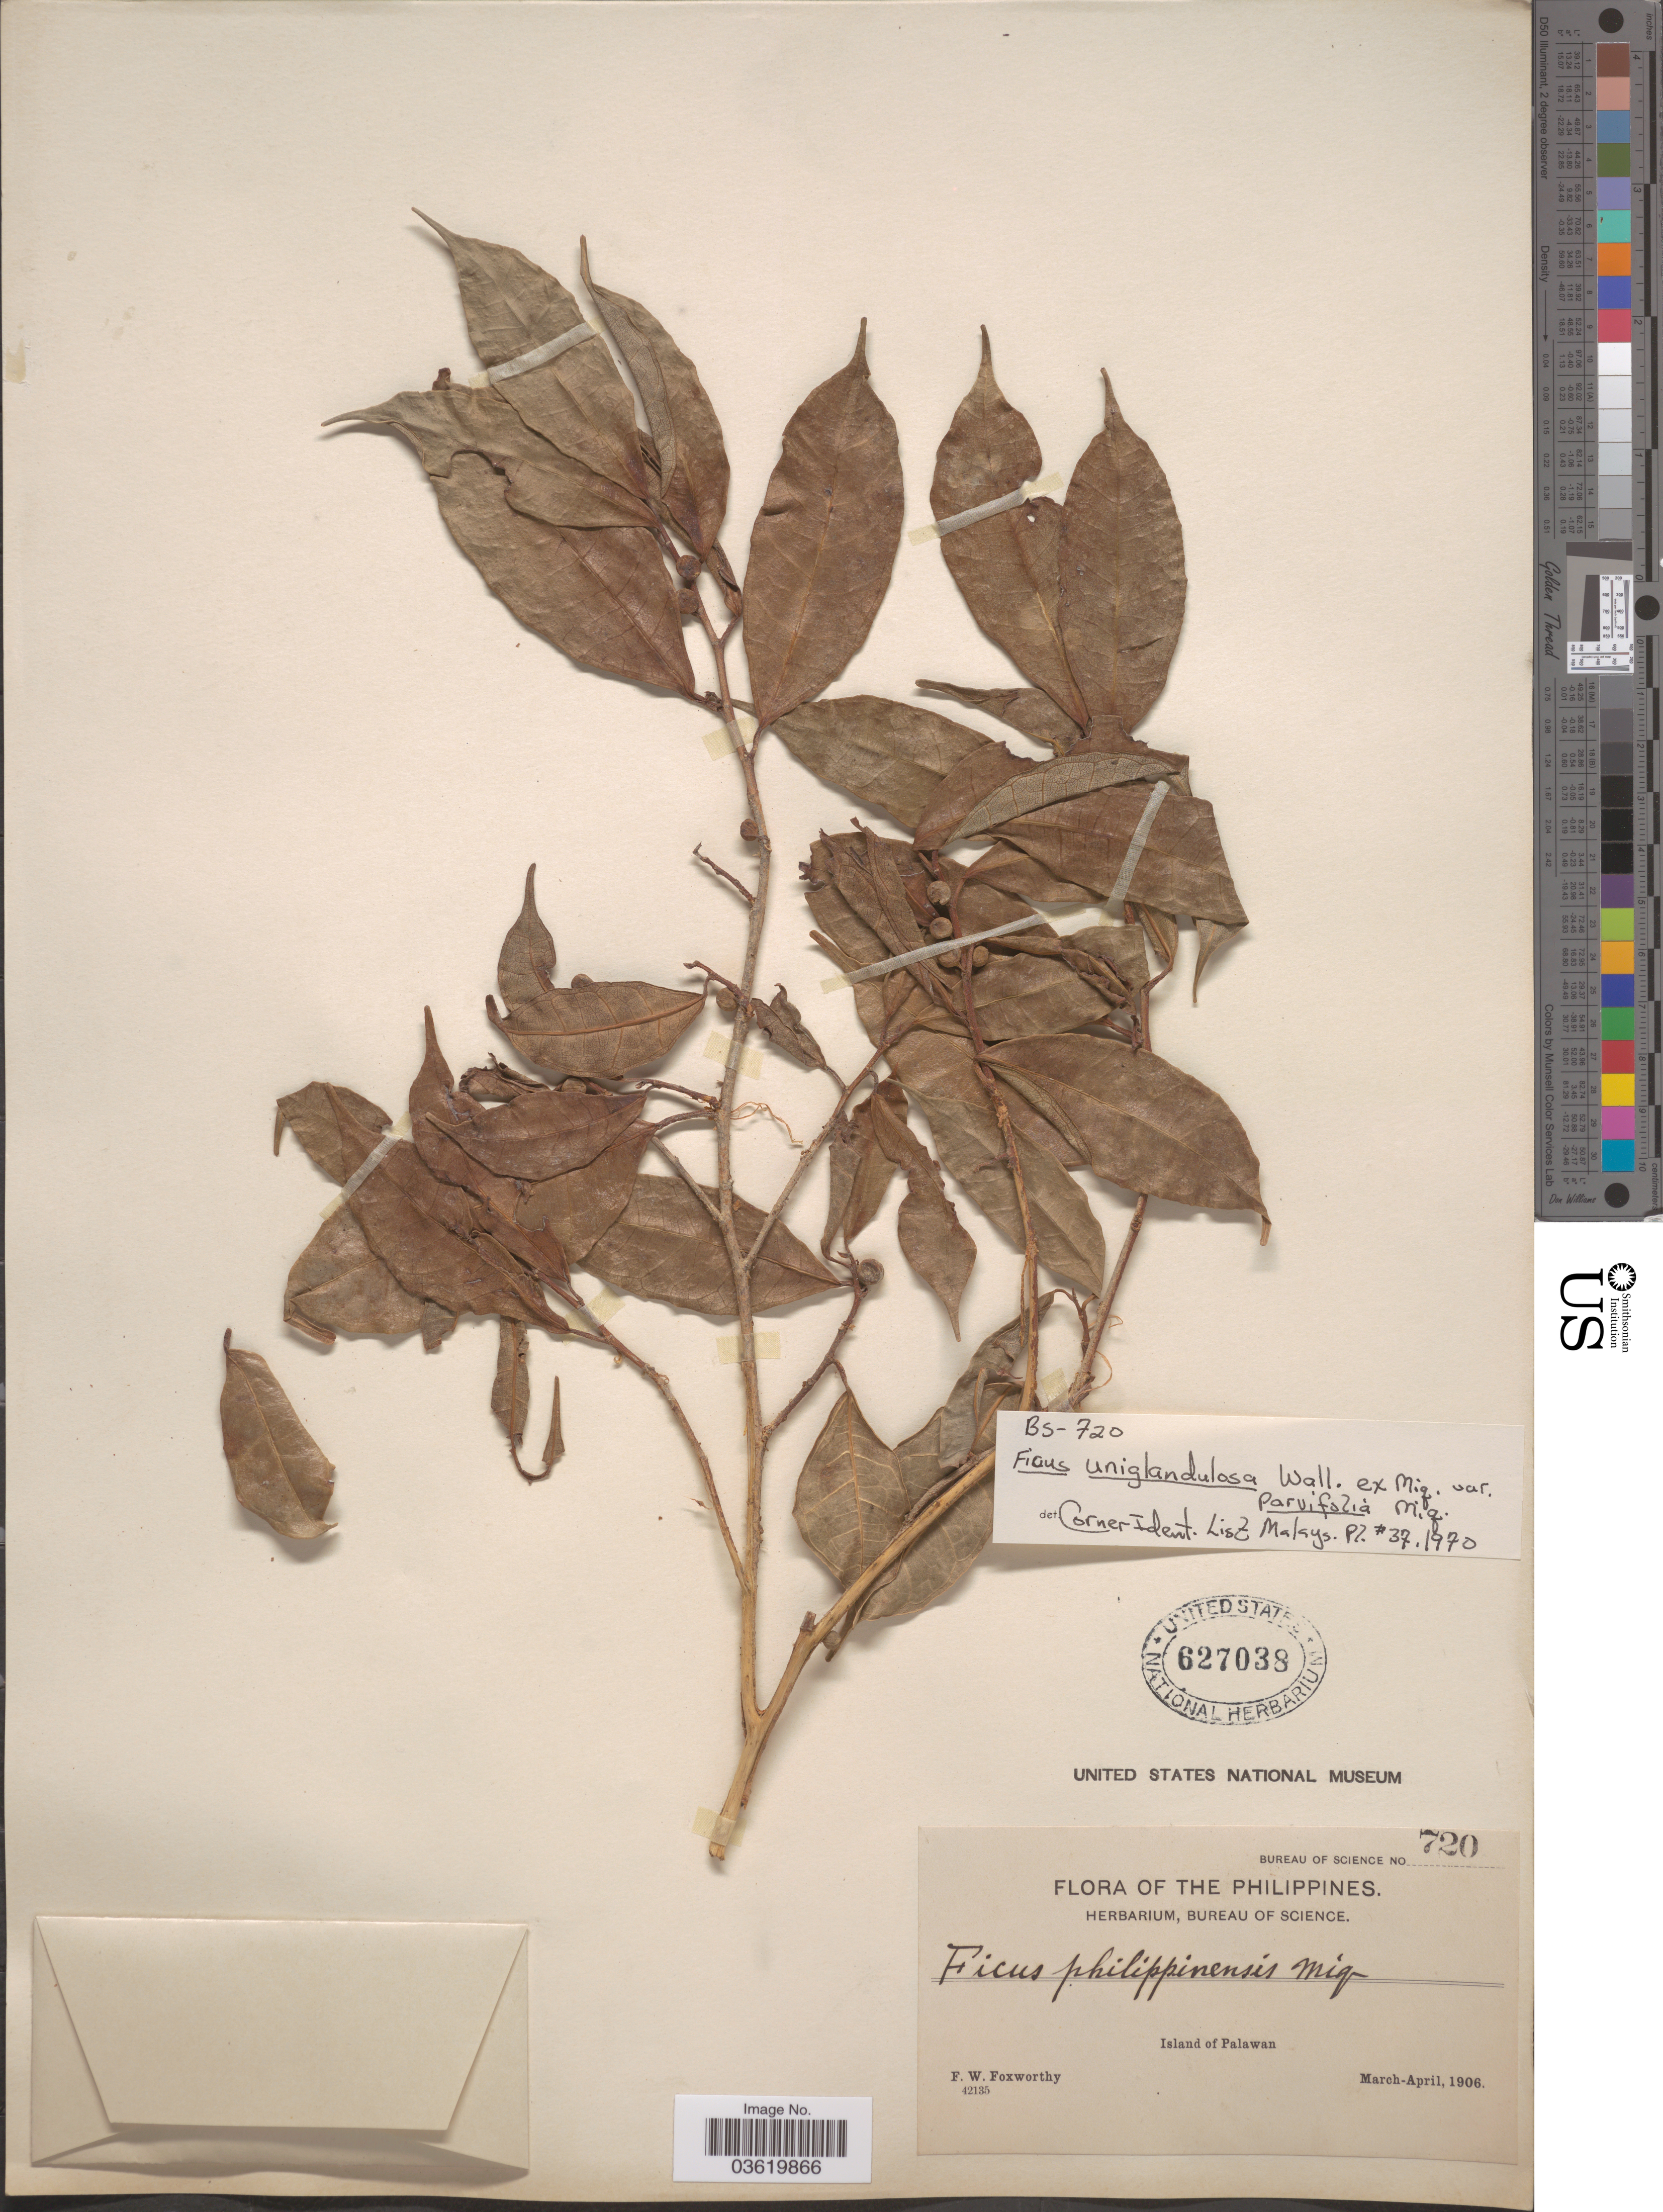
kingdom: Plantae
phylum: Tracheophyta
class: Magnoliopsida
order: Rosales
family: Moraceae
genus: Ficus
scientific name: Ficus uniglandulosa var. parvifolia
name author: Miq.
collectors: F. W. Foxworthy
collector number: Bureau of Science 720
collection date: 1906-03/1906-04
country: Philippines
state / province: Mimaropa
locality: Island of Palawan.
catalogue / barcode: US 627038